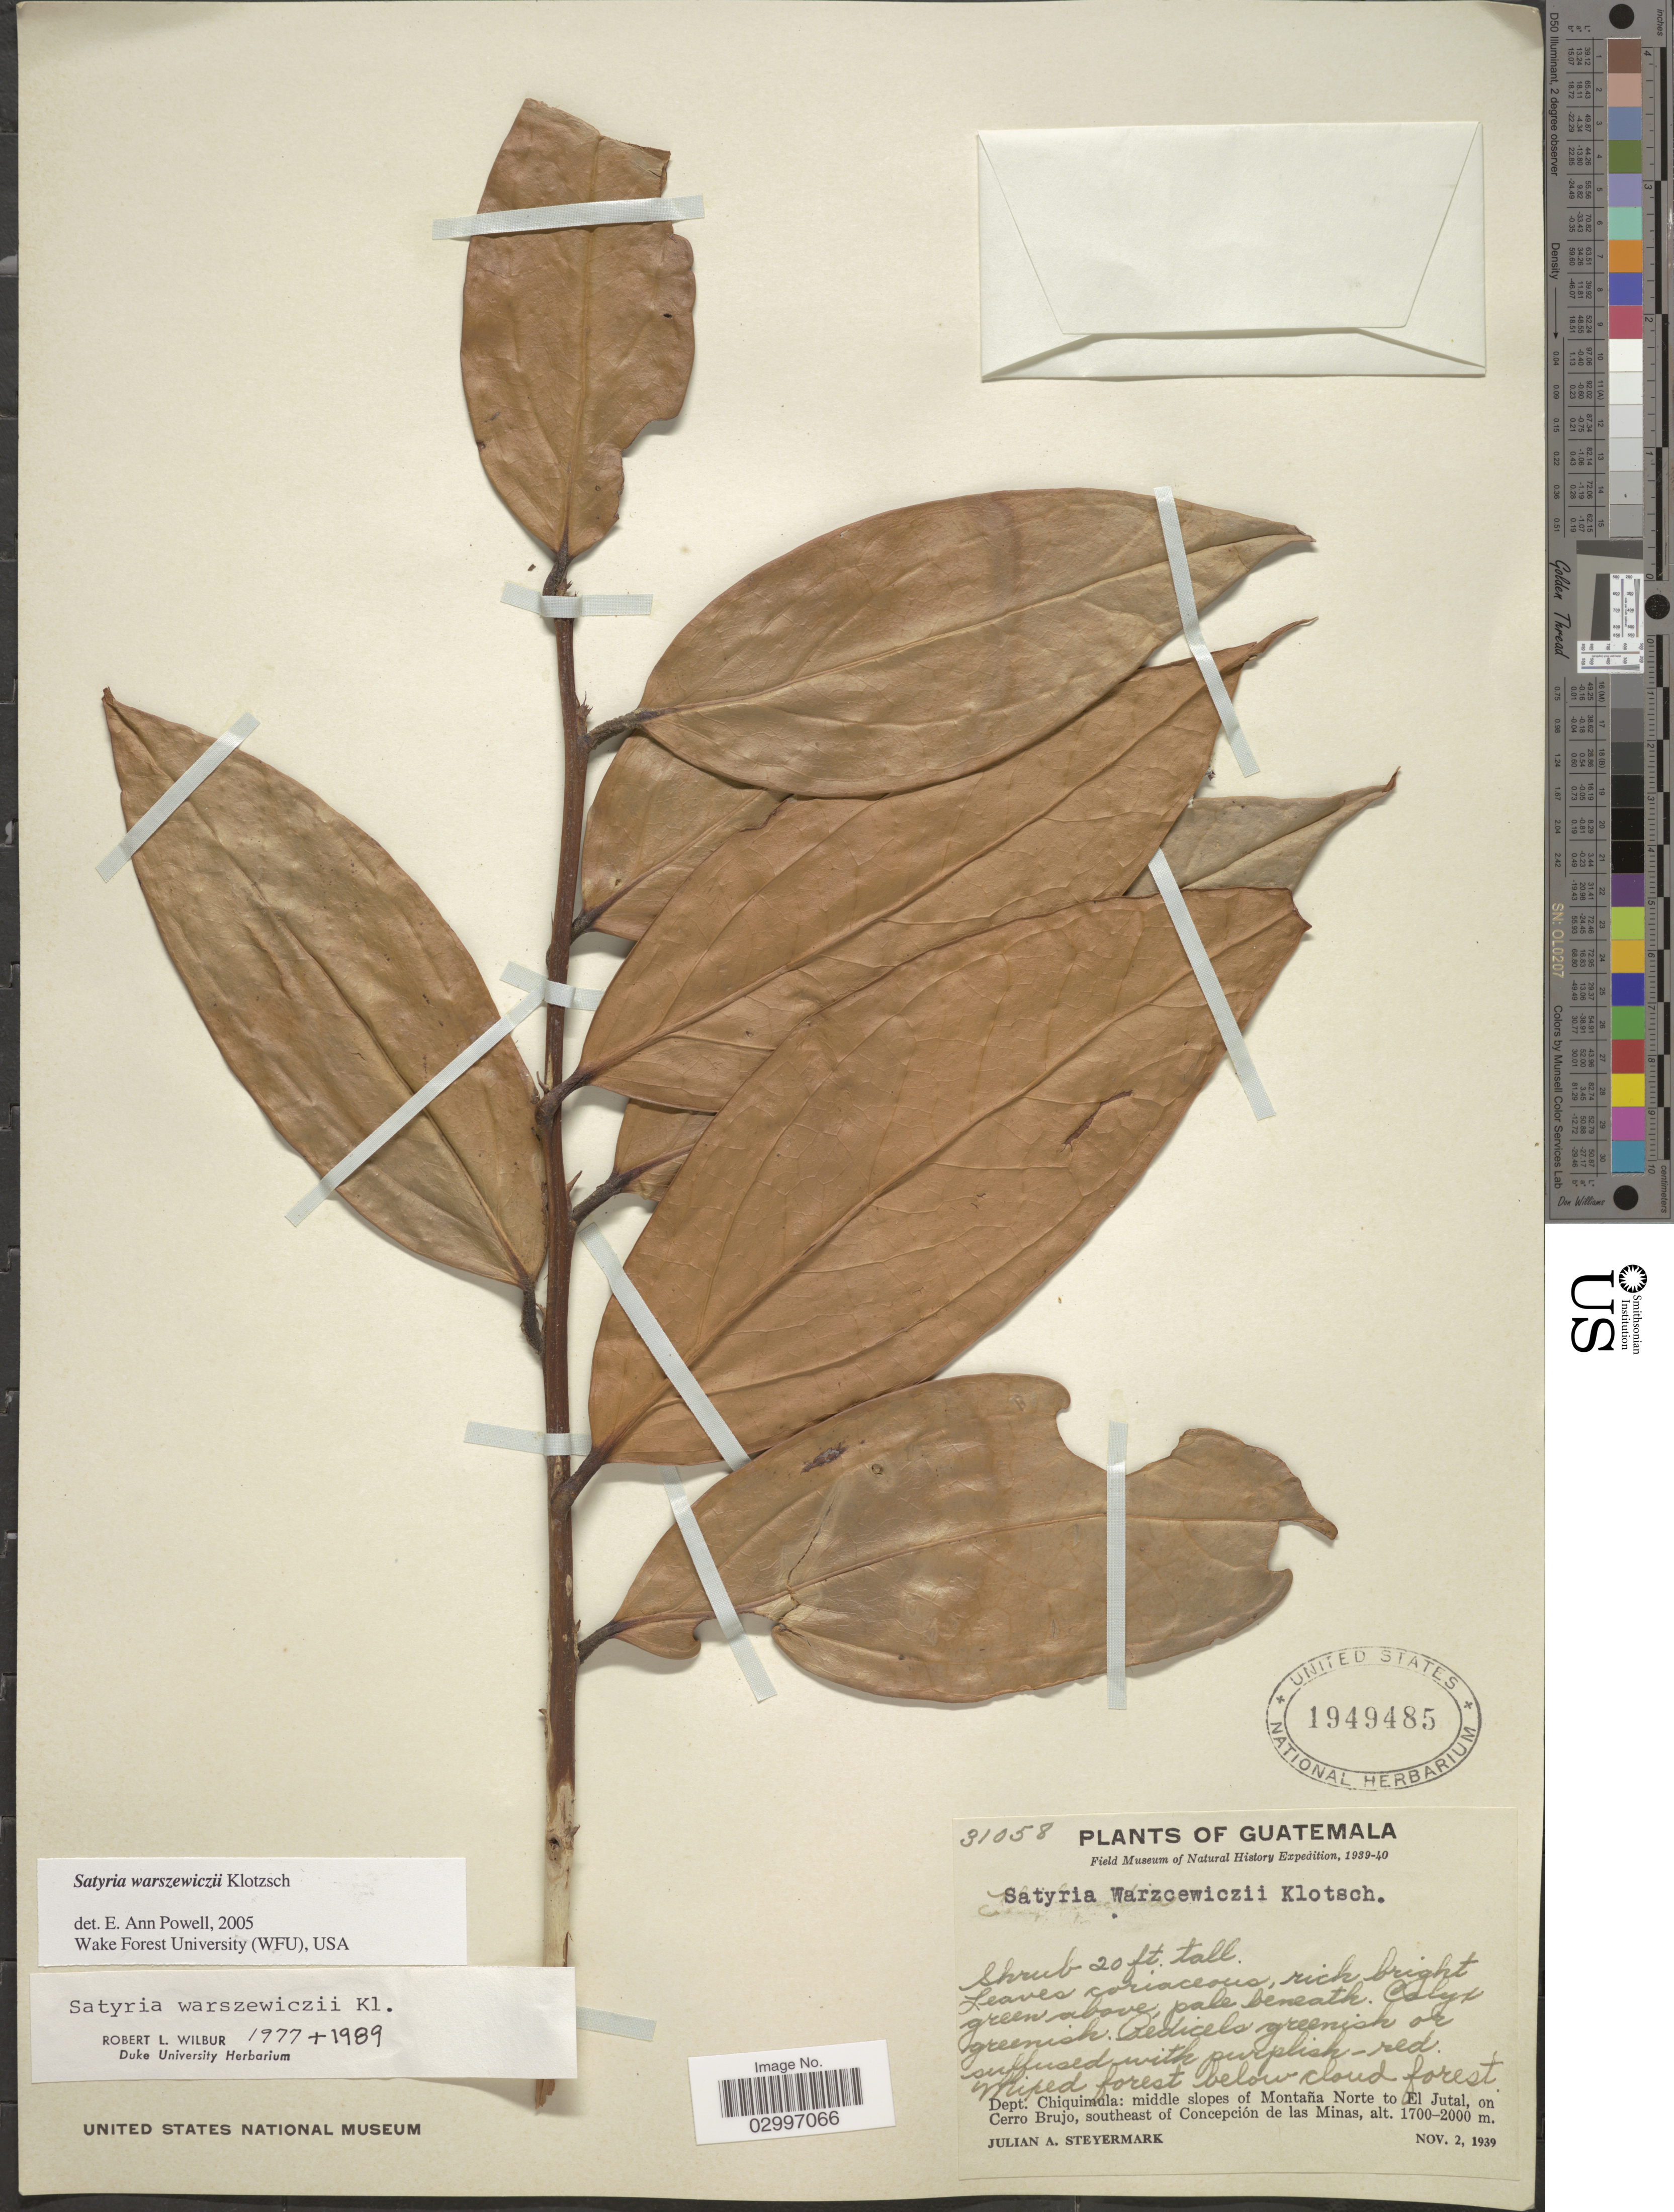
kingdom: Plantae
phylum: Tracheophyta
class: Magnoliopsida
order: Ericales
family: Ericaceae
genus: Satyria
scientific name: Satyria warszewiczii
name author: Klotzsch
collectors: J. Steyermark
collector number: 31058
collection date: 1939-11-02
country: Guatemala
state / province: Chiquimula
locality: Dept. Chiquimula: middle slopes of Montaña Norte to El Jutal, on Cerro Brujo, southeast of Concepción de las Minas.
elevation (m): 1700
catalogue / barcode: US 1949485